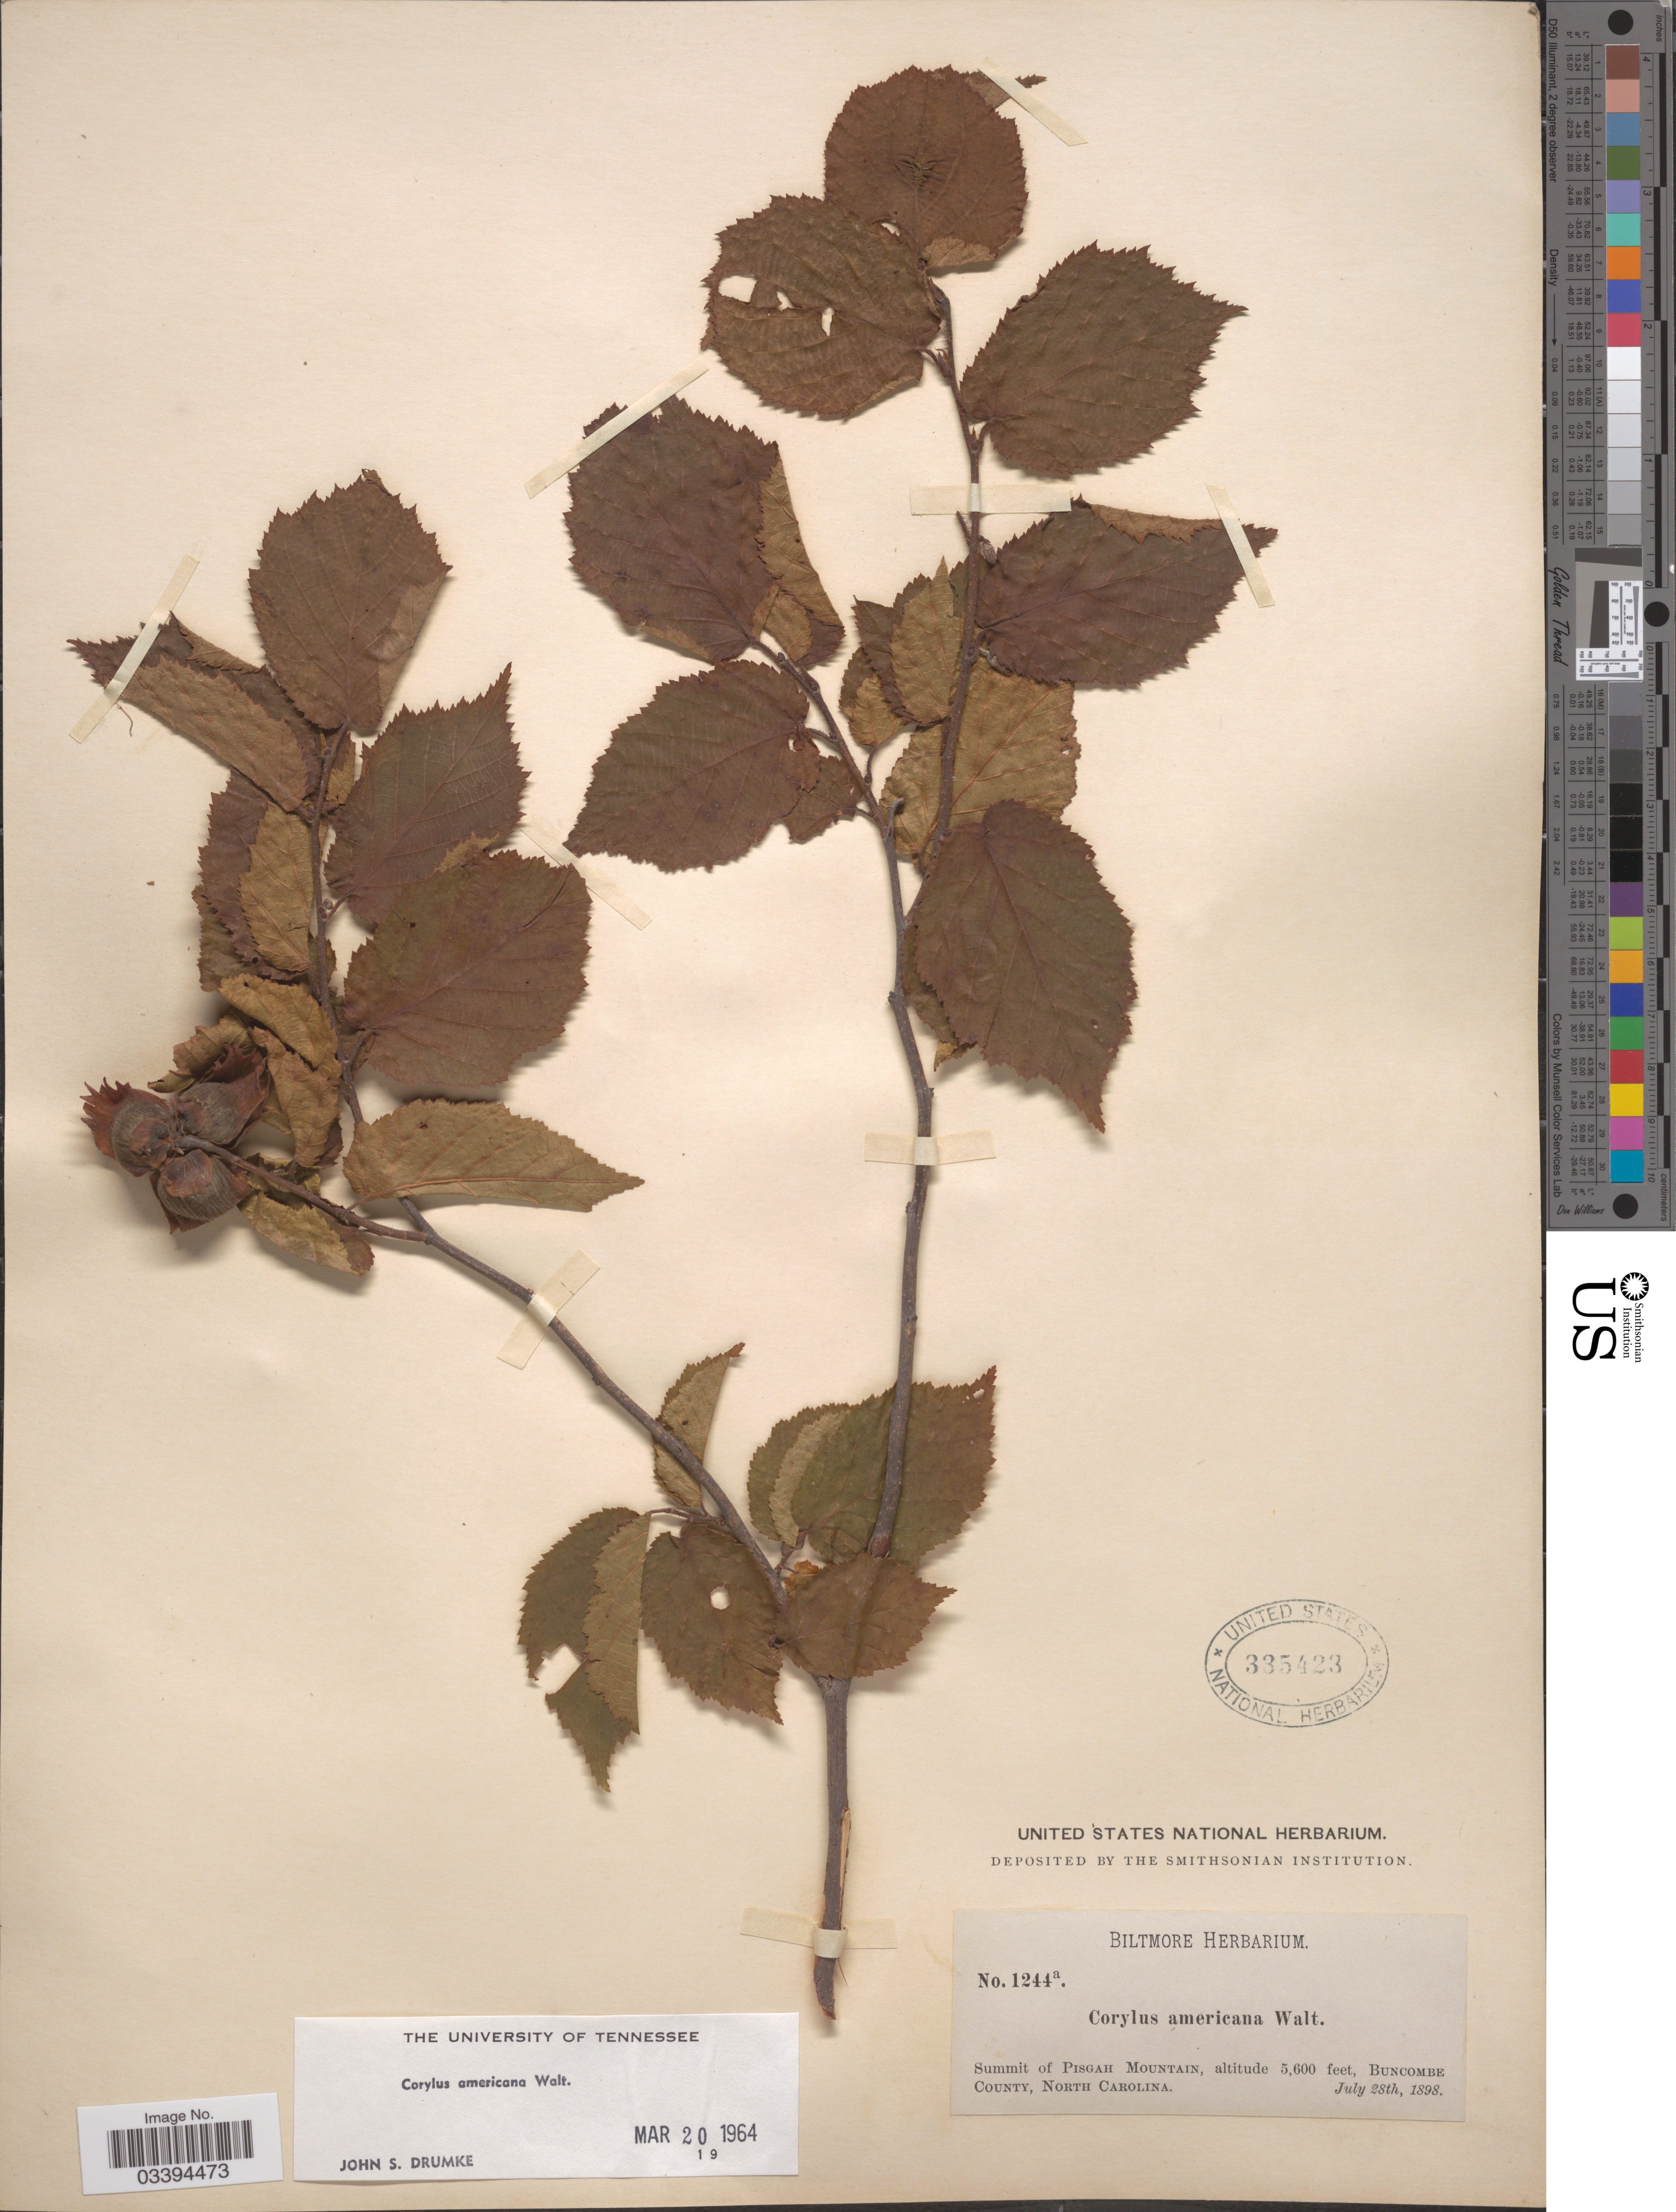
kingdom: Plantae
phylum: Tracheophyta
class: Magnoliopsida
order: Fagales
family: Betulaceae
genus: Corylus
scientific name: Corylus americana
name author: Walter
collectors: ex herb. Biltmore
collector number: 1244a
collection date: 1898-07-28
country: United States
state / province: North Carolina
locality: Summit of Pisgah Mountain, Buncombe County.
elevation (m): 1707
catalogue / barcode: US 335423